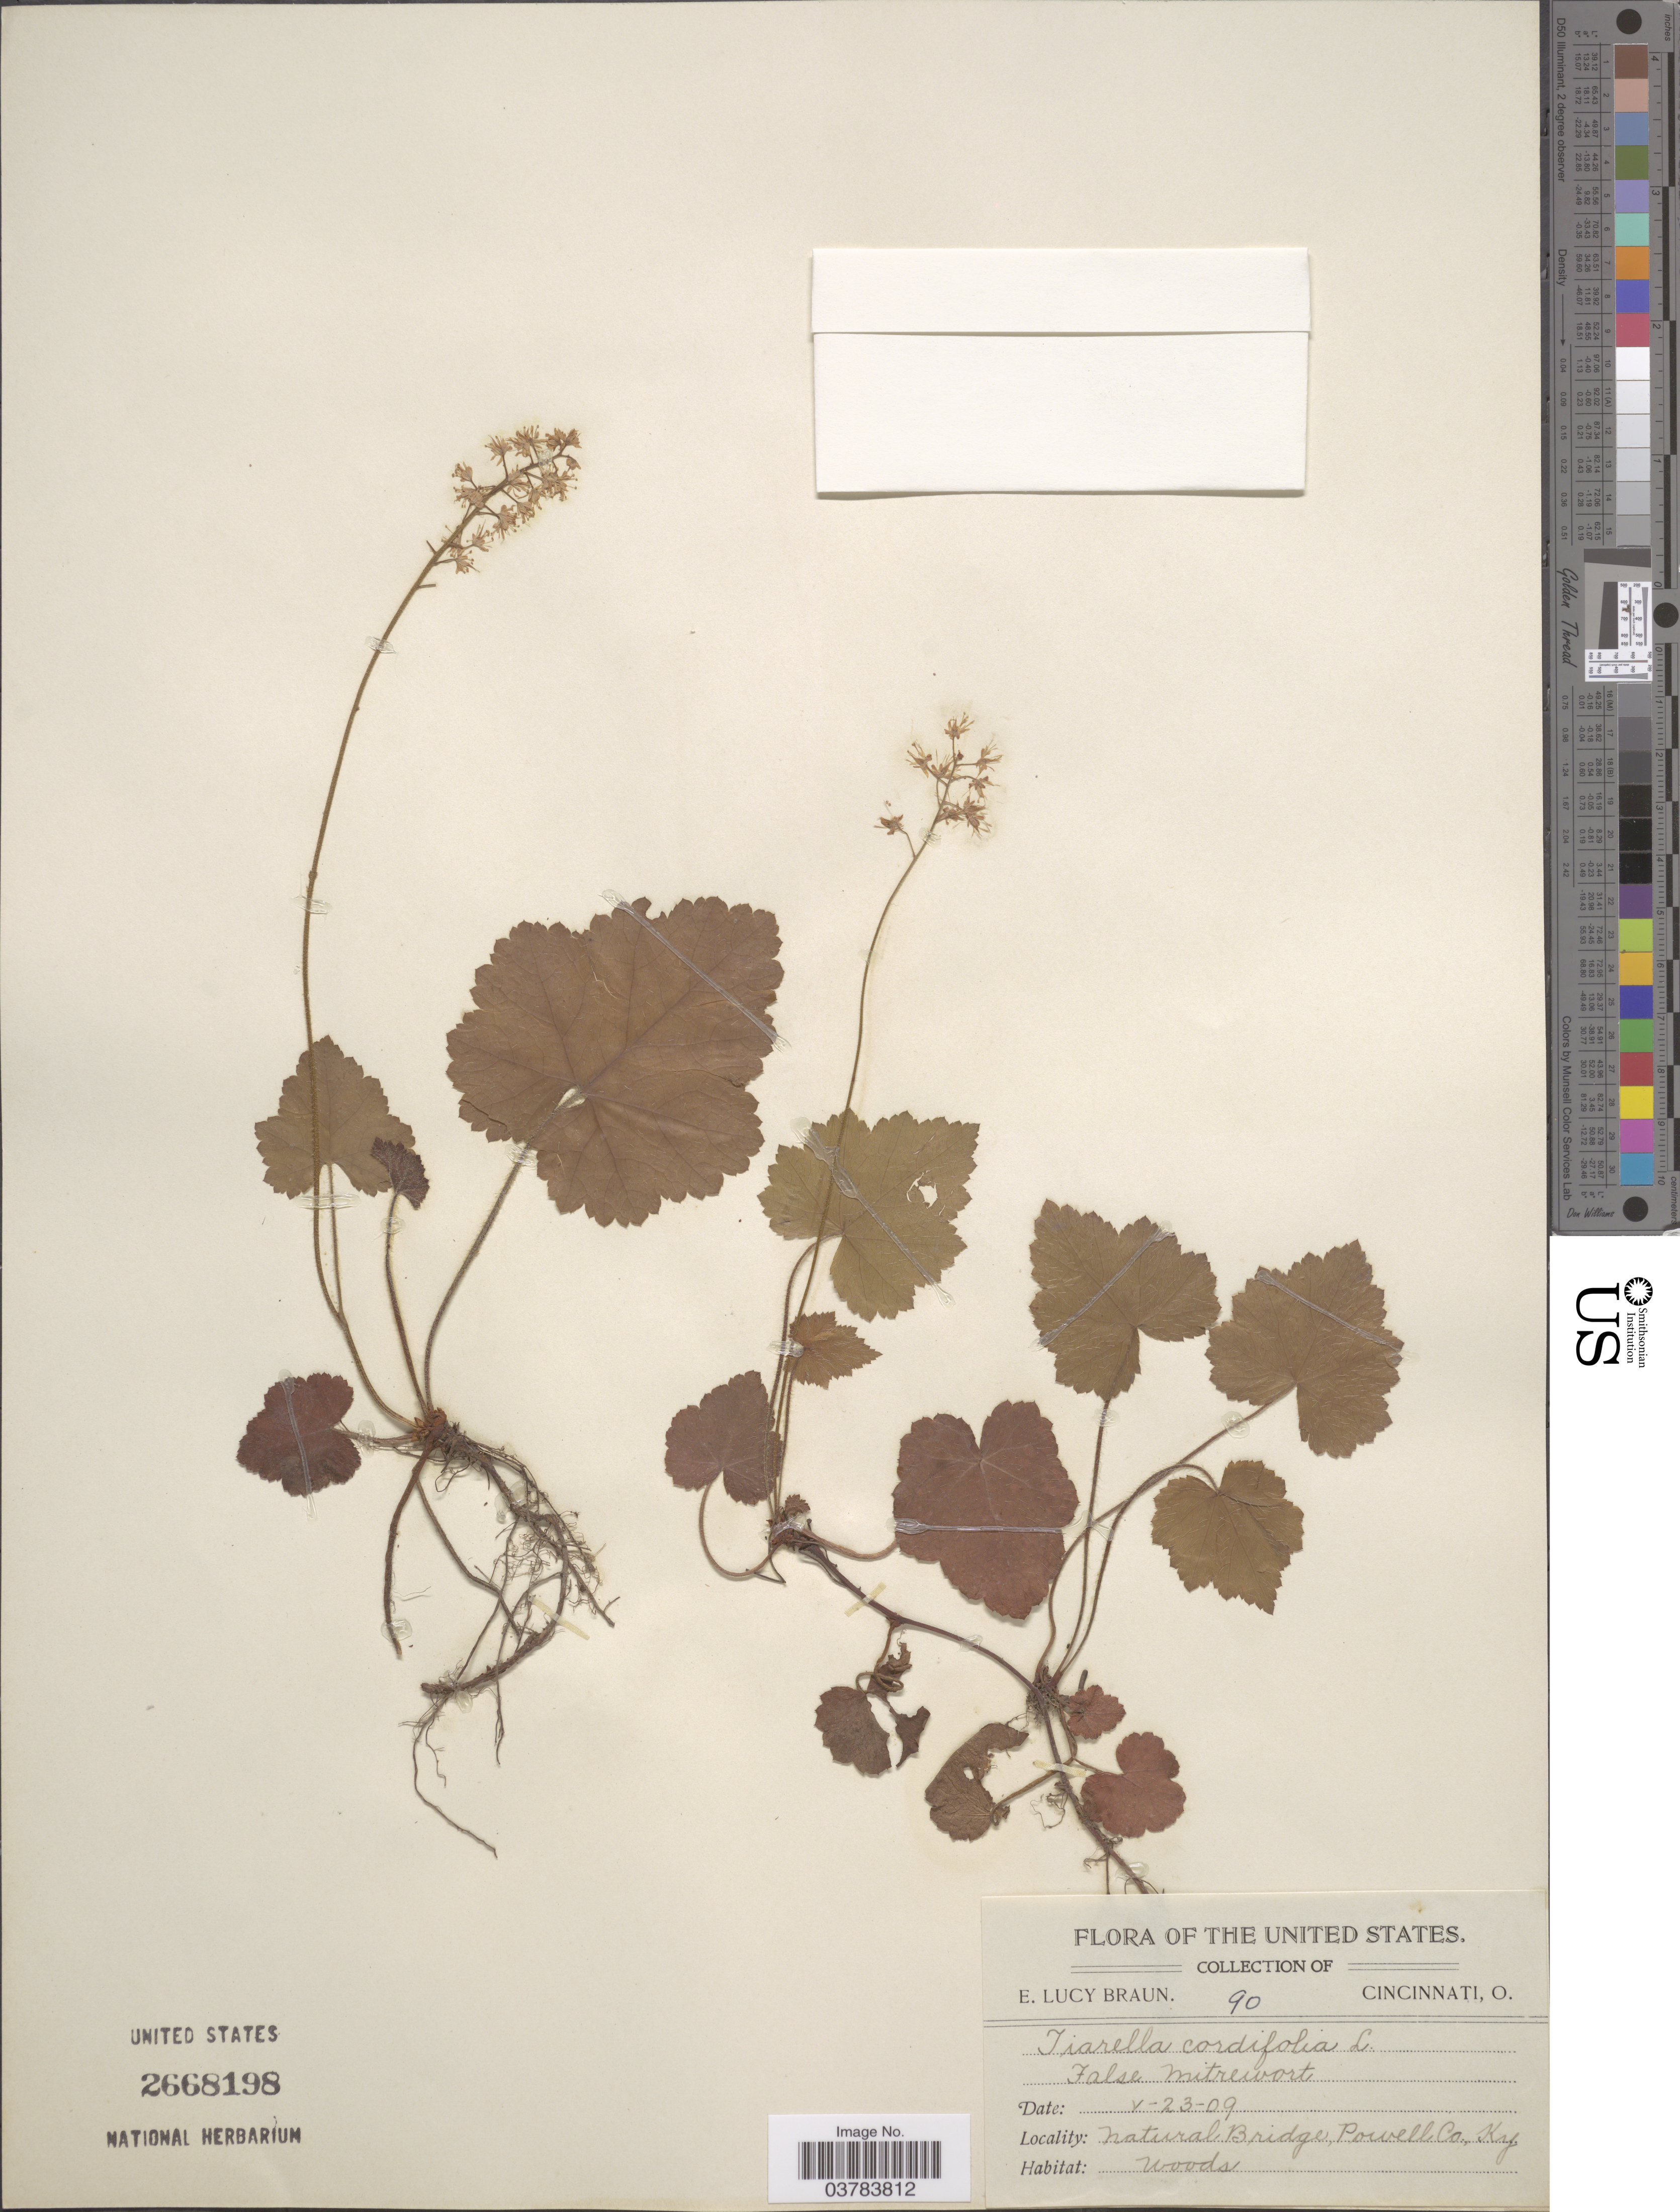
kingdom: Plantae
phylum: Tracheophyta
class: Magnoliopsida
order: Saxifragales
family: Saxifragaceae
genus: Tiarella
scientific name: Tiarella cordifolia var. typica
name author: Lakela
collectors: E. L. Braun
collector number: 90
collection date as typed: Transcribed d/m/y: 23/5/9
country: United States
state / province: Kentucky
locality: Natural Bridge, Powell Co.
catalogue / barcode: US 2668198